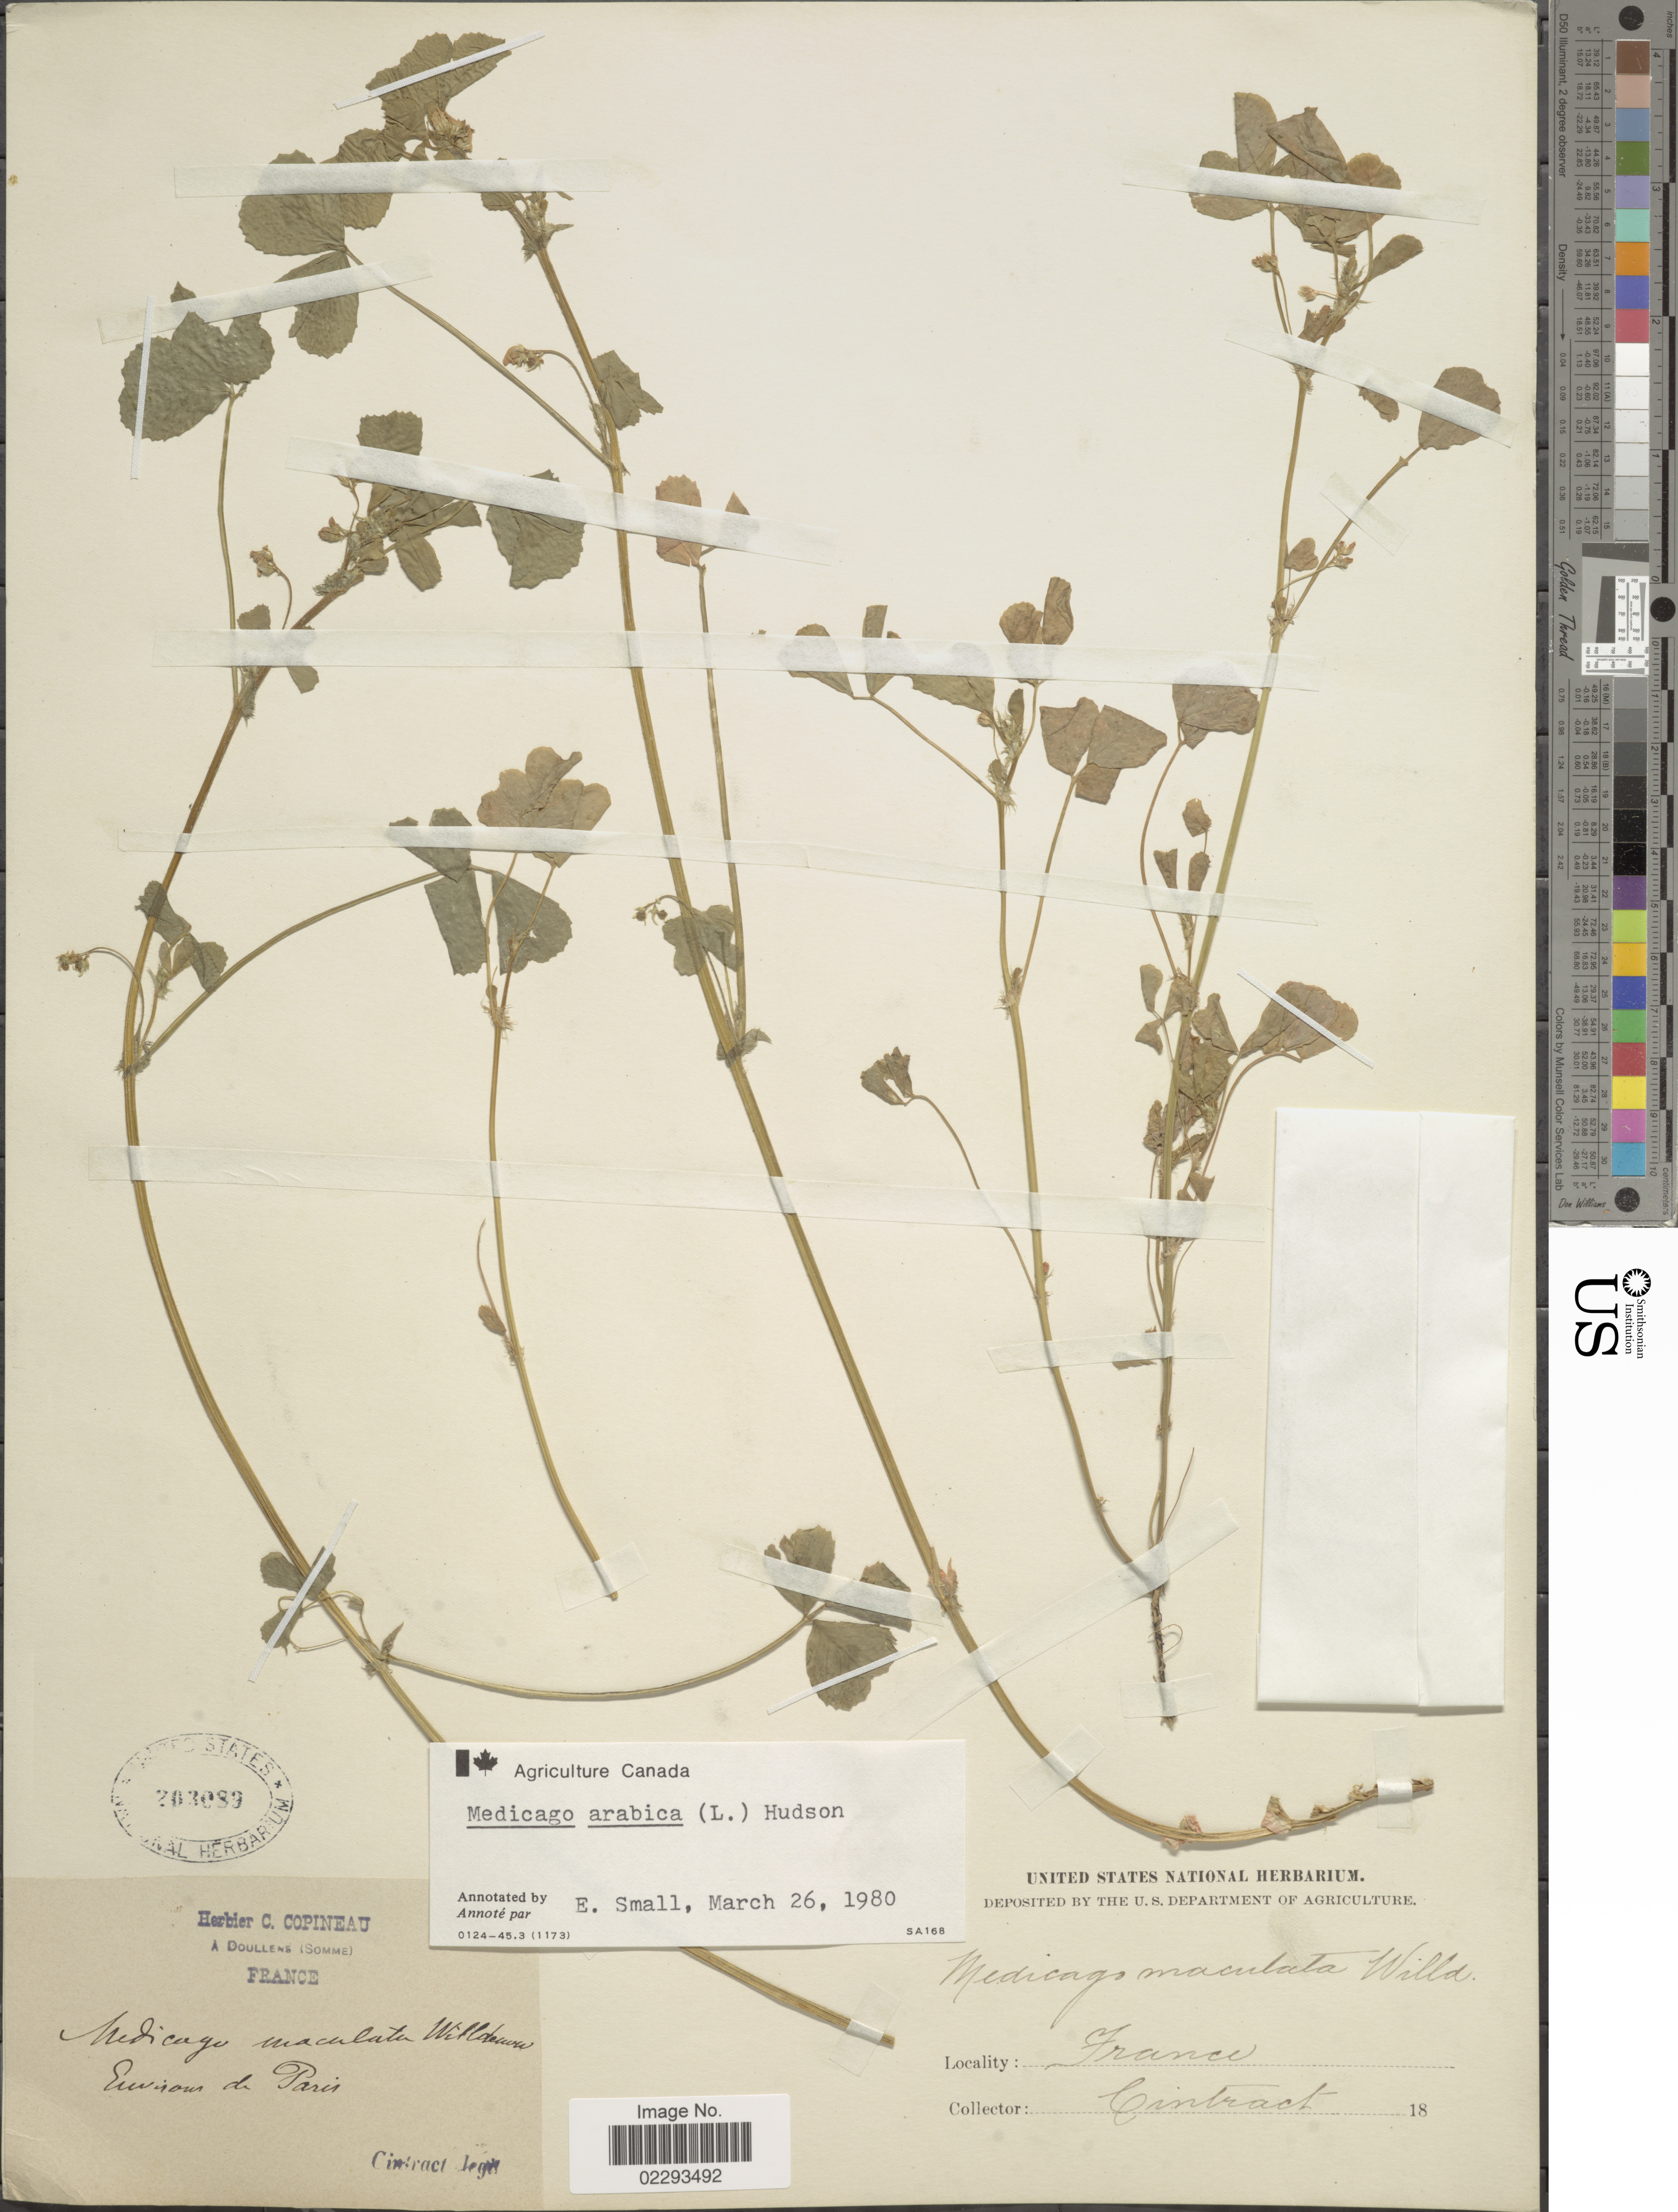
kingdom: Plantae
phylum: Tracheophyta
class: Magnoliopsida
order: Fabales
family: Fabaceae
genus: Medicago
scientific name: Medicago arabica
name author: (L.) Huds.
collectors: Cintract, --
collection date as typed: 18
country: France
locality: Environs de Paris.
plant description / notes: No precise locality correction needed.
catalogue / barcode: US 203089